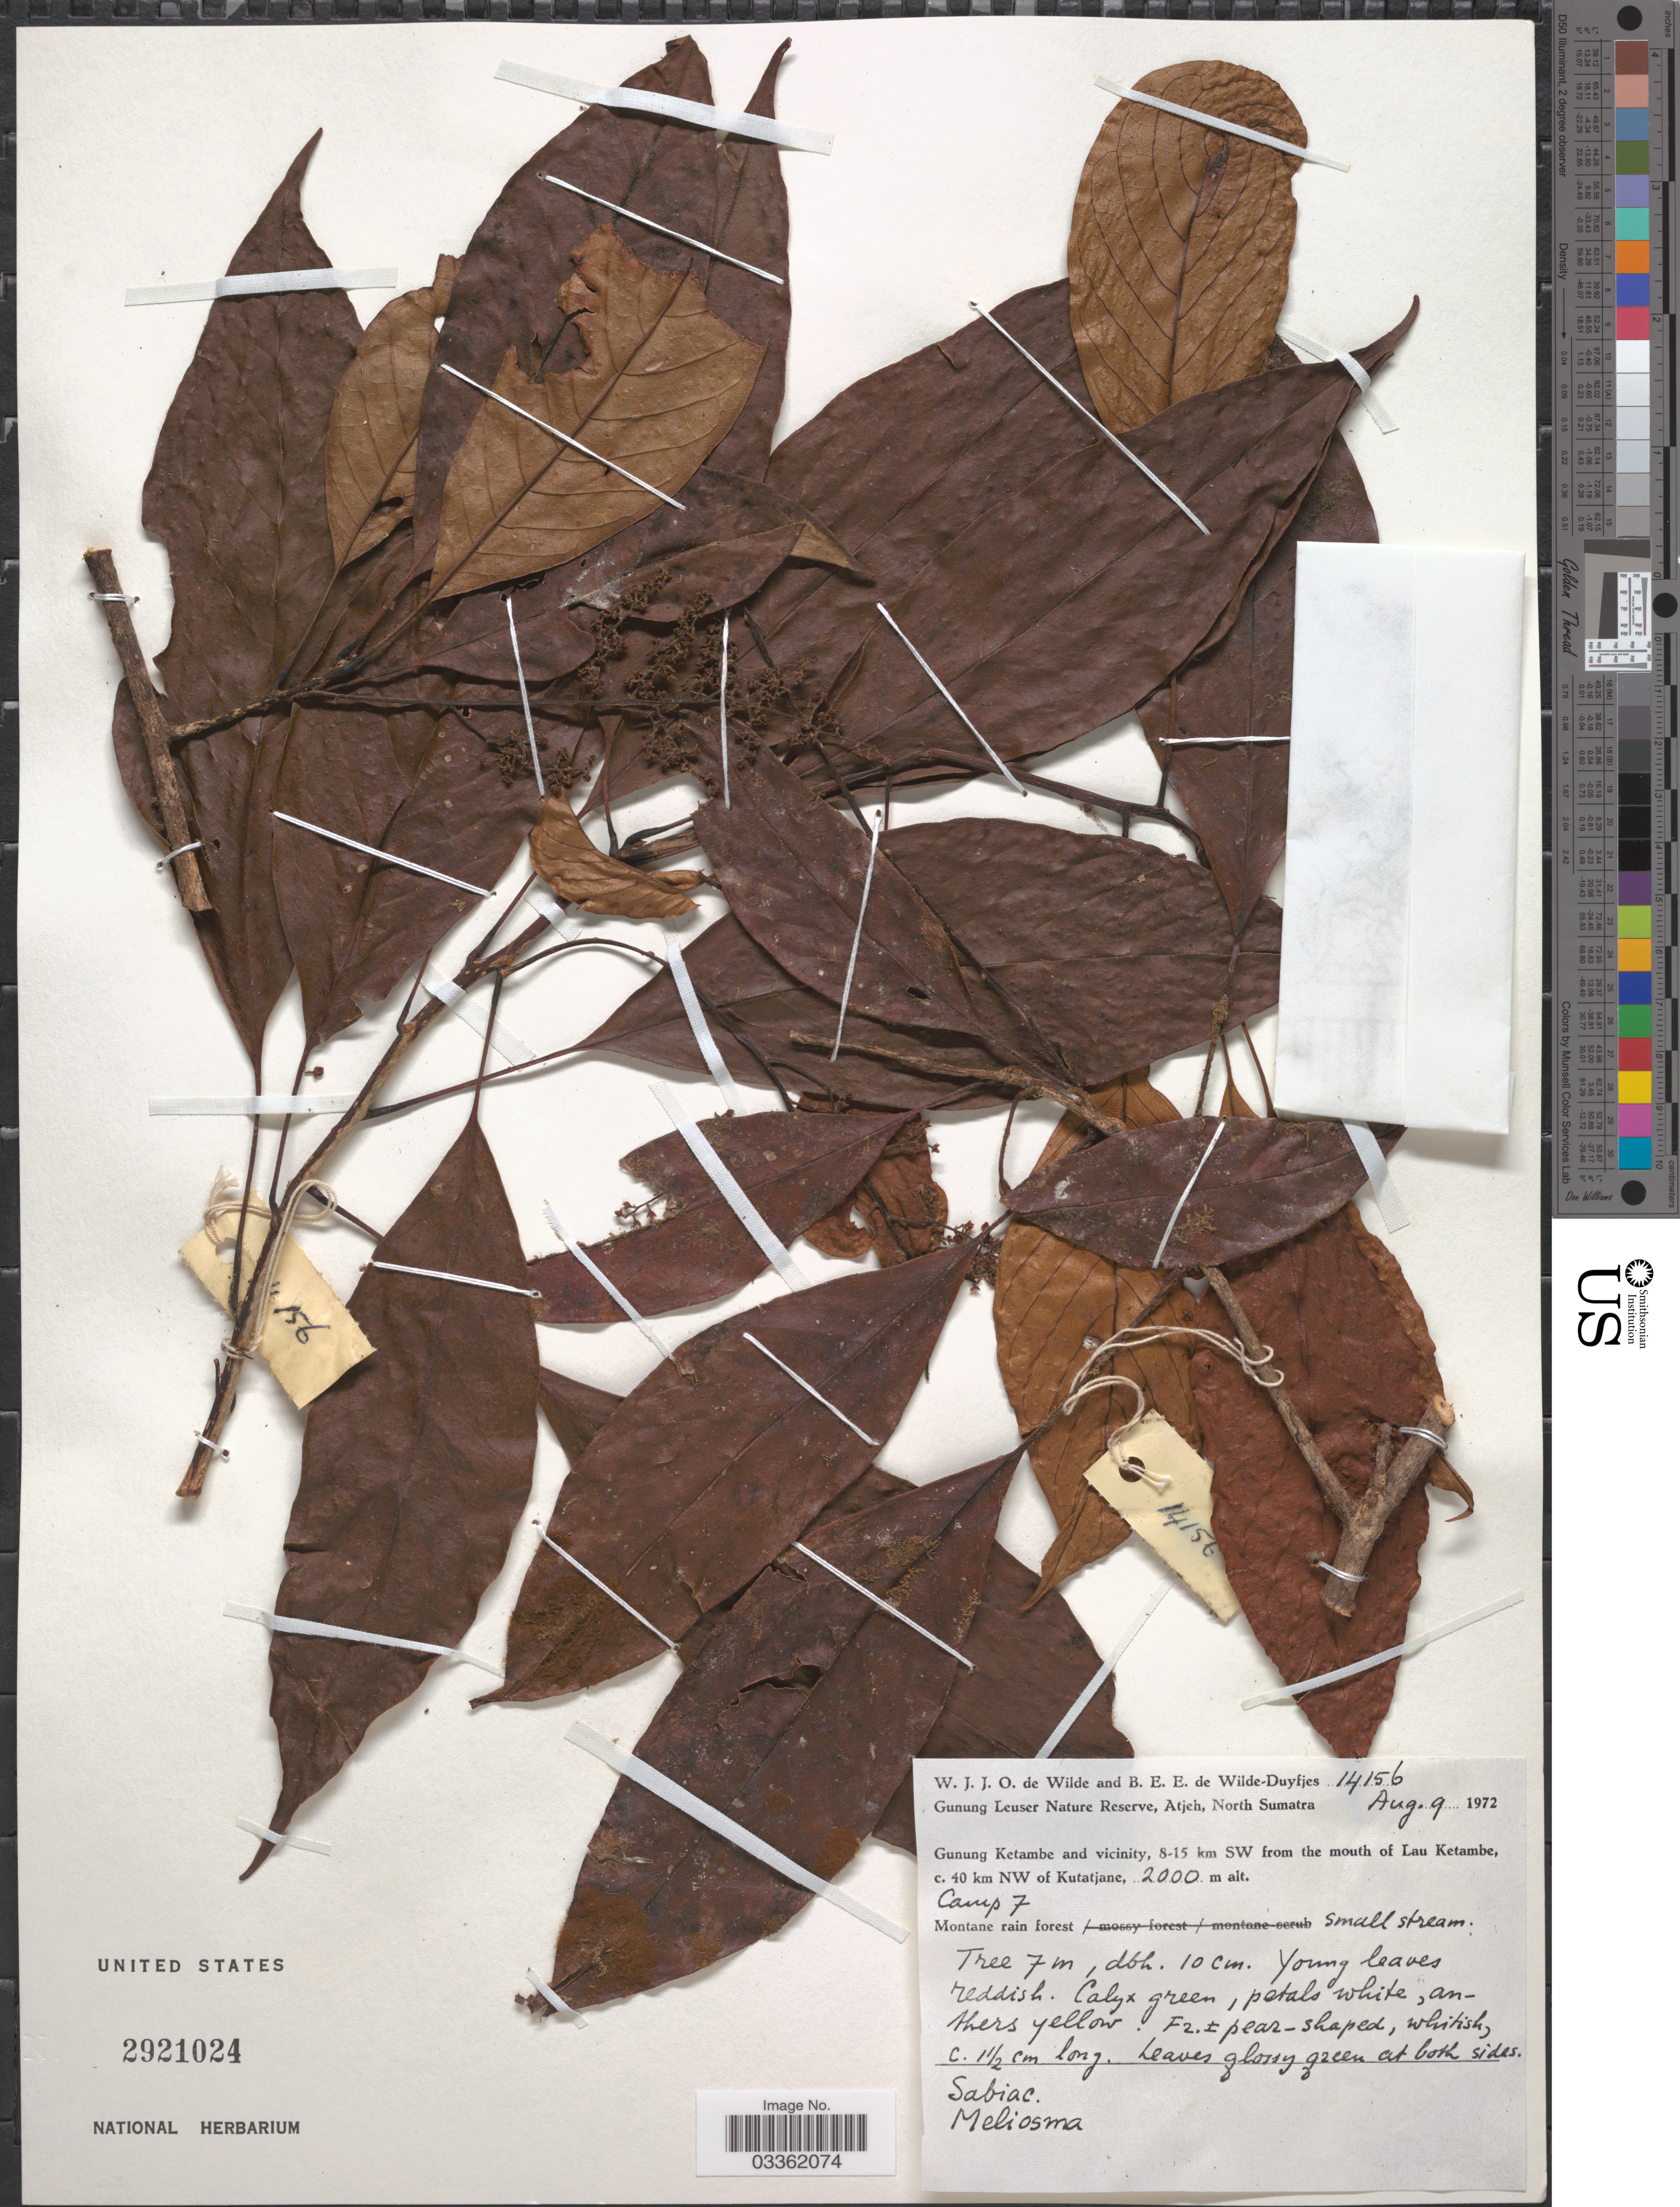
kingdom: Plantae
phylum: Tracheophyta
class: Magnoliopsida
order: Proteales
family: Sabiaceae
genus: Meliosma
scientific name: Meliosma sp.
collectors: W. J. de Wilde & B. E. de Wilde-Duyfjes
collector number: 14156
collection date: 1972-08-09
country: Indonesia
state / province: Sumatra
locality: Gunung Leuser Nature Reserve, Atjeh, North Sumatra. Gunung Ketambe and vicinity, 8-15 km SW from the mouth of Lau Ketambe, c. 40 km NW of Kutatjane. Camp 7.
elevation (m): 2000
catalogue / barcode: US 2921024